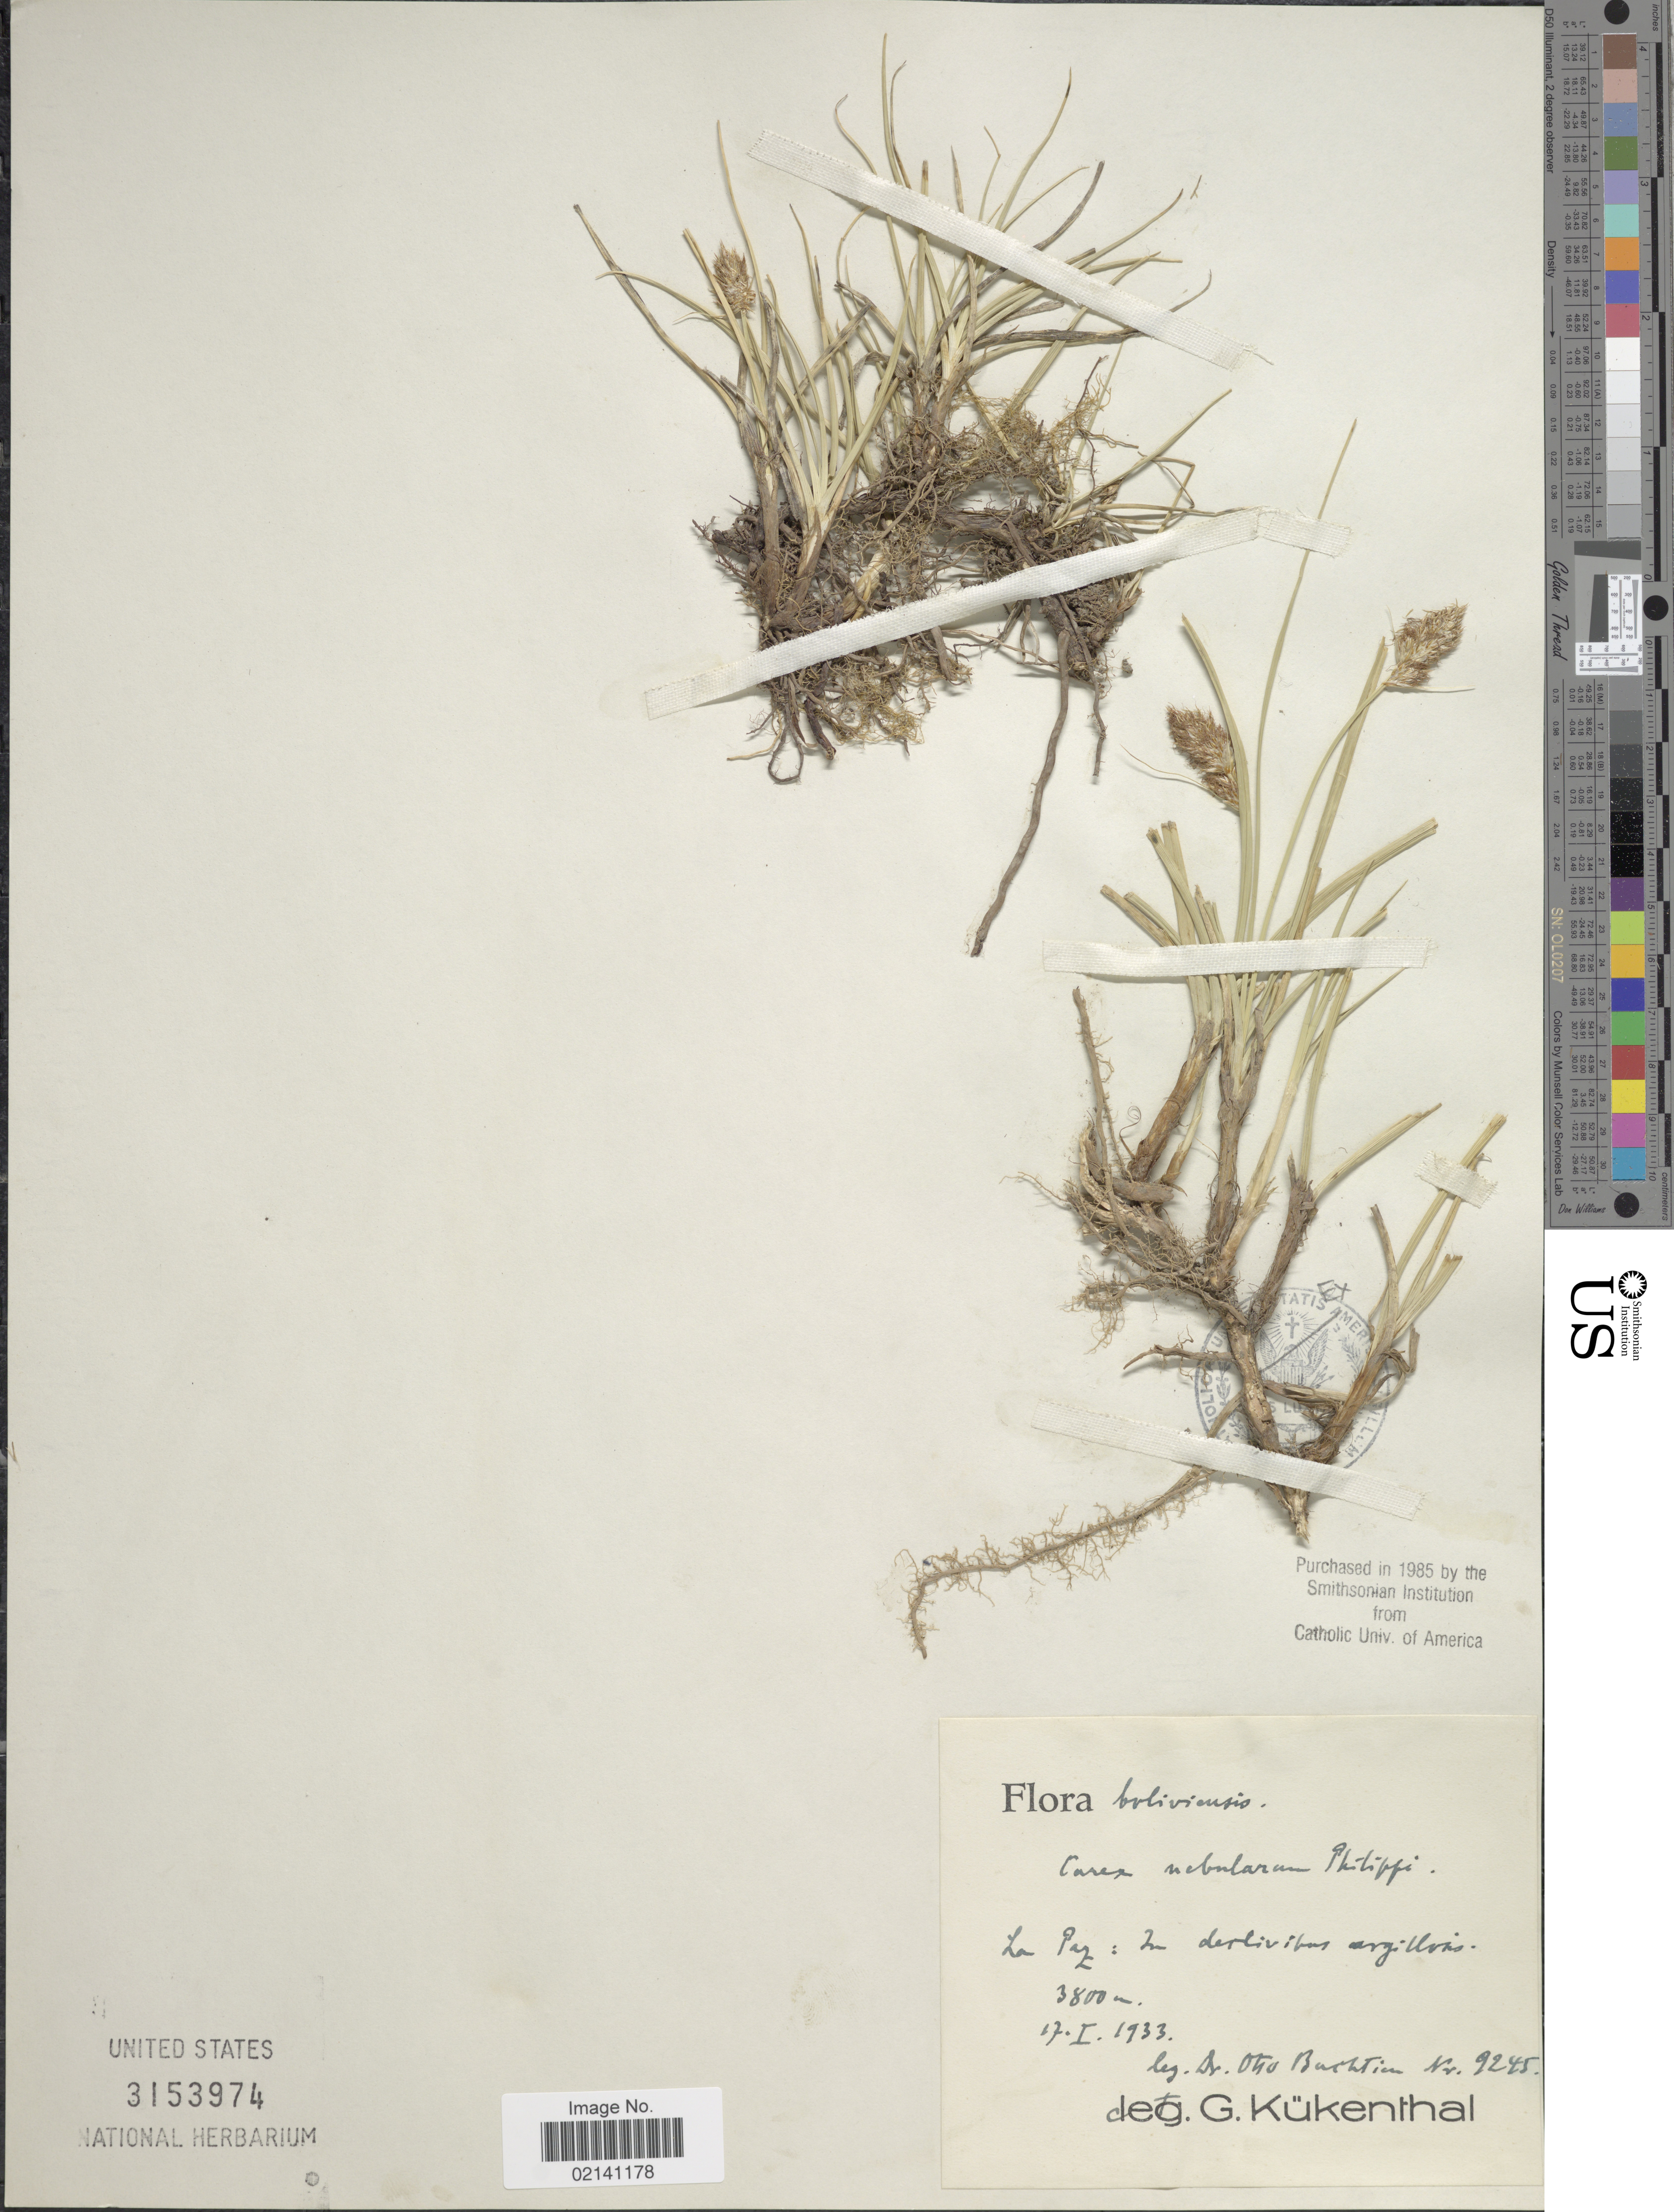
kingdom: Plantae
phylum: Tracheophyta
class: Liliopsida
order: Poales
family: Cyperaceae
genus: Carex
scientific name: Carex ecuadorica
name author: Kük.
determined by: Jimnéz-Mejias, Pedro, (UPOS), Universidad Pablo de Olavide (SPAIN)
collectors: O. Buchtien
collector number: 9245*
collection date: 1933-01-17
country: Bolivia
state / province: La Paz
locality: Boliviensis, in declivibus argillovis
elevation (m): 3800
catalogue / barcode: US 3153974